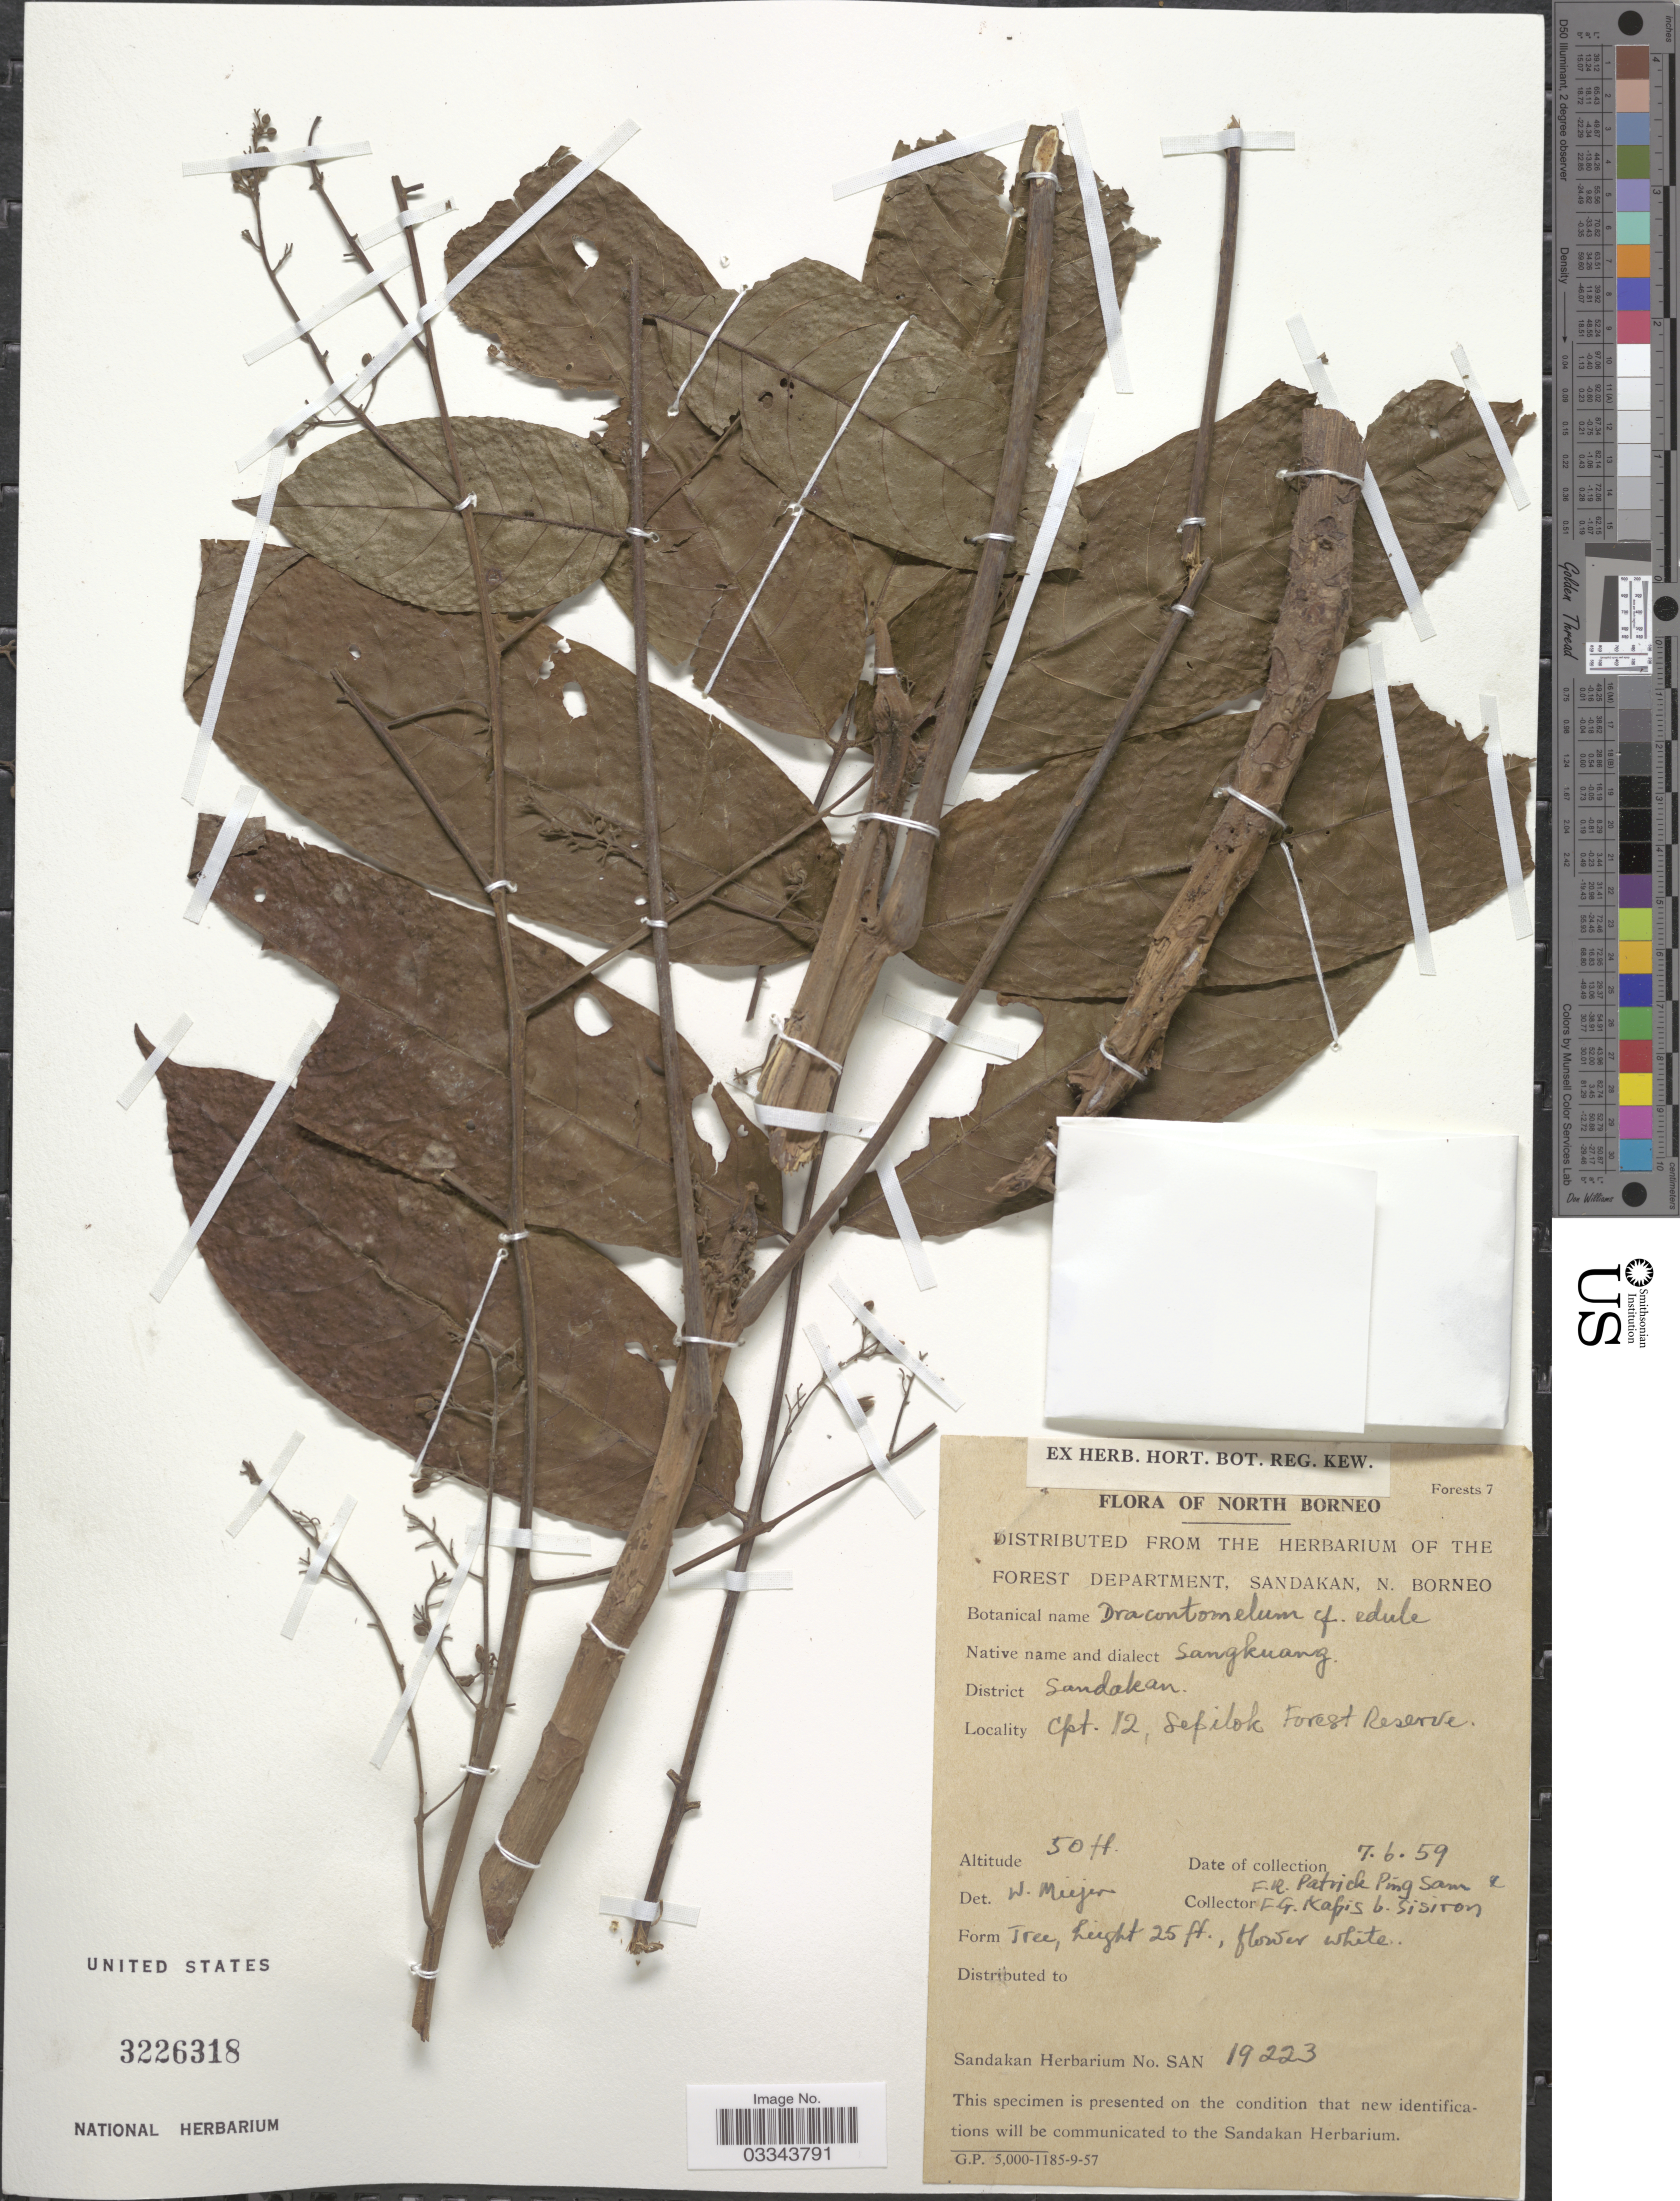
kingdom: Plantae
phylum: Tracheophyta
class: Magnoliopsida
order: Sapindales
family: Anacardiaceae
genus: Dracontomelon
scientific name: Dracontomelon dao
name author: (Blanco) Merr. & Rolfe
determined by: Mitchell, John D.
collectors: Patrick Ping San & F. Kapis b. Sisiron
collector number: SAN 19223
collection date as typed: Transcribed d/m/y: 7/6/59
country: Malaysia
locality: District Sandakan. Cpt. 12, Sepilok Forest Reserve.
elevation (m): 15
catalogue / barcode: US 3226318